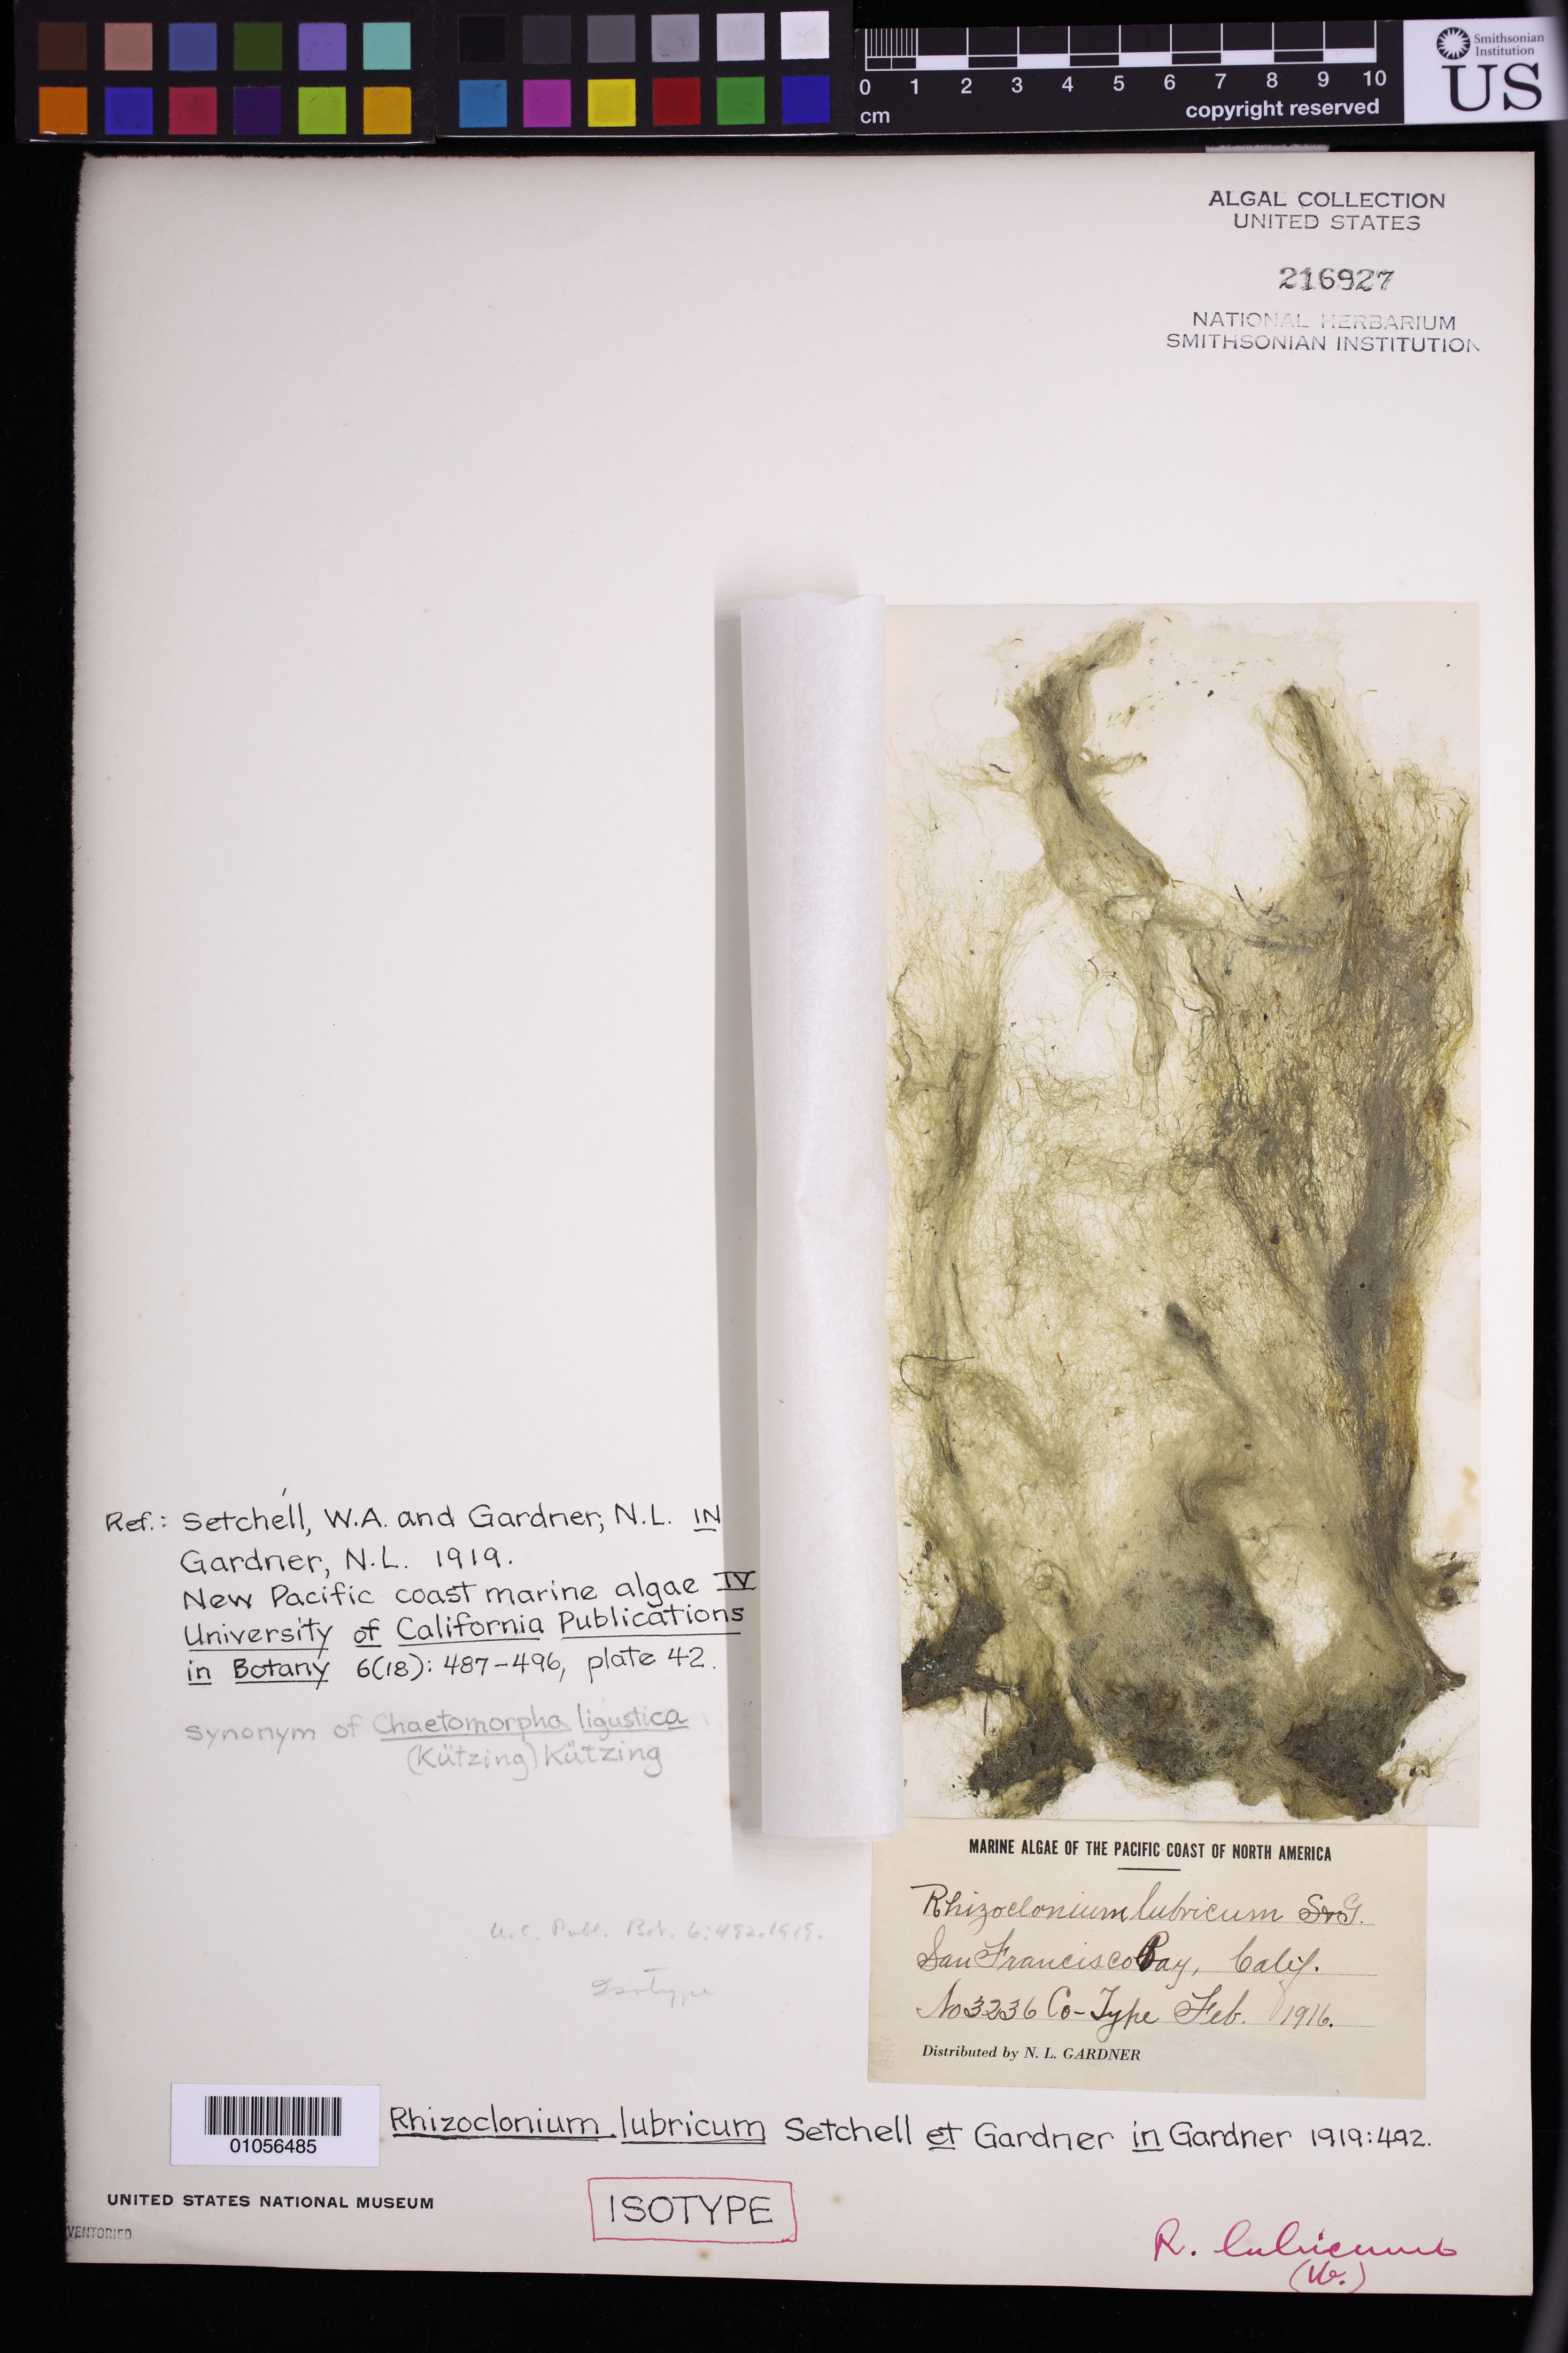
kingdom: Plantae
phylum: Chlorophyta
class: Ulvophyceae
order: Cladophorales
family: Cladophoraceae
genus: Rhizoclonium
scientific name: Rhizoclonium lubricum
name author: Setch. & N.L. Gardner in N.L. Gardner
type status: Isotype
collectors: N. Gardner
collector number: NLG 3236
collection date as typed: Feb 1916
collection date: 1916-02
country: United States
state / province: California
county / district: Alameda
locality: Oakland, San Francisco Bay.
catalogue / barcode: US 216927